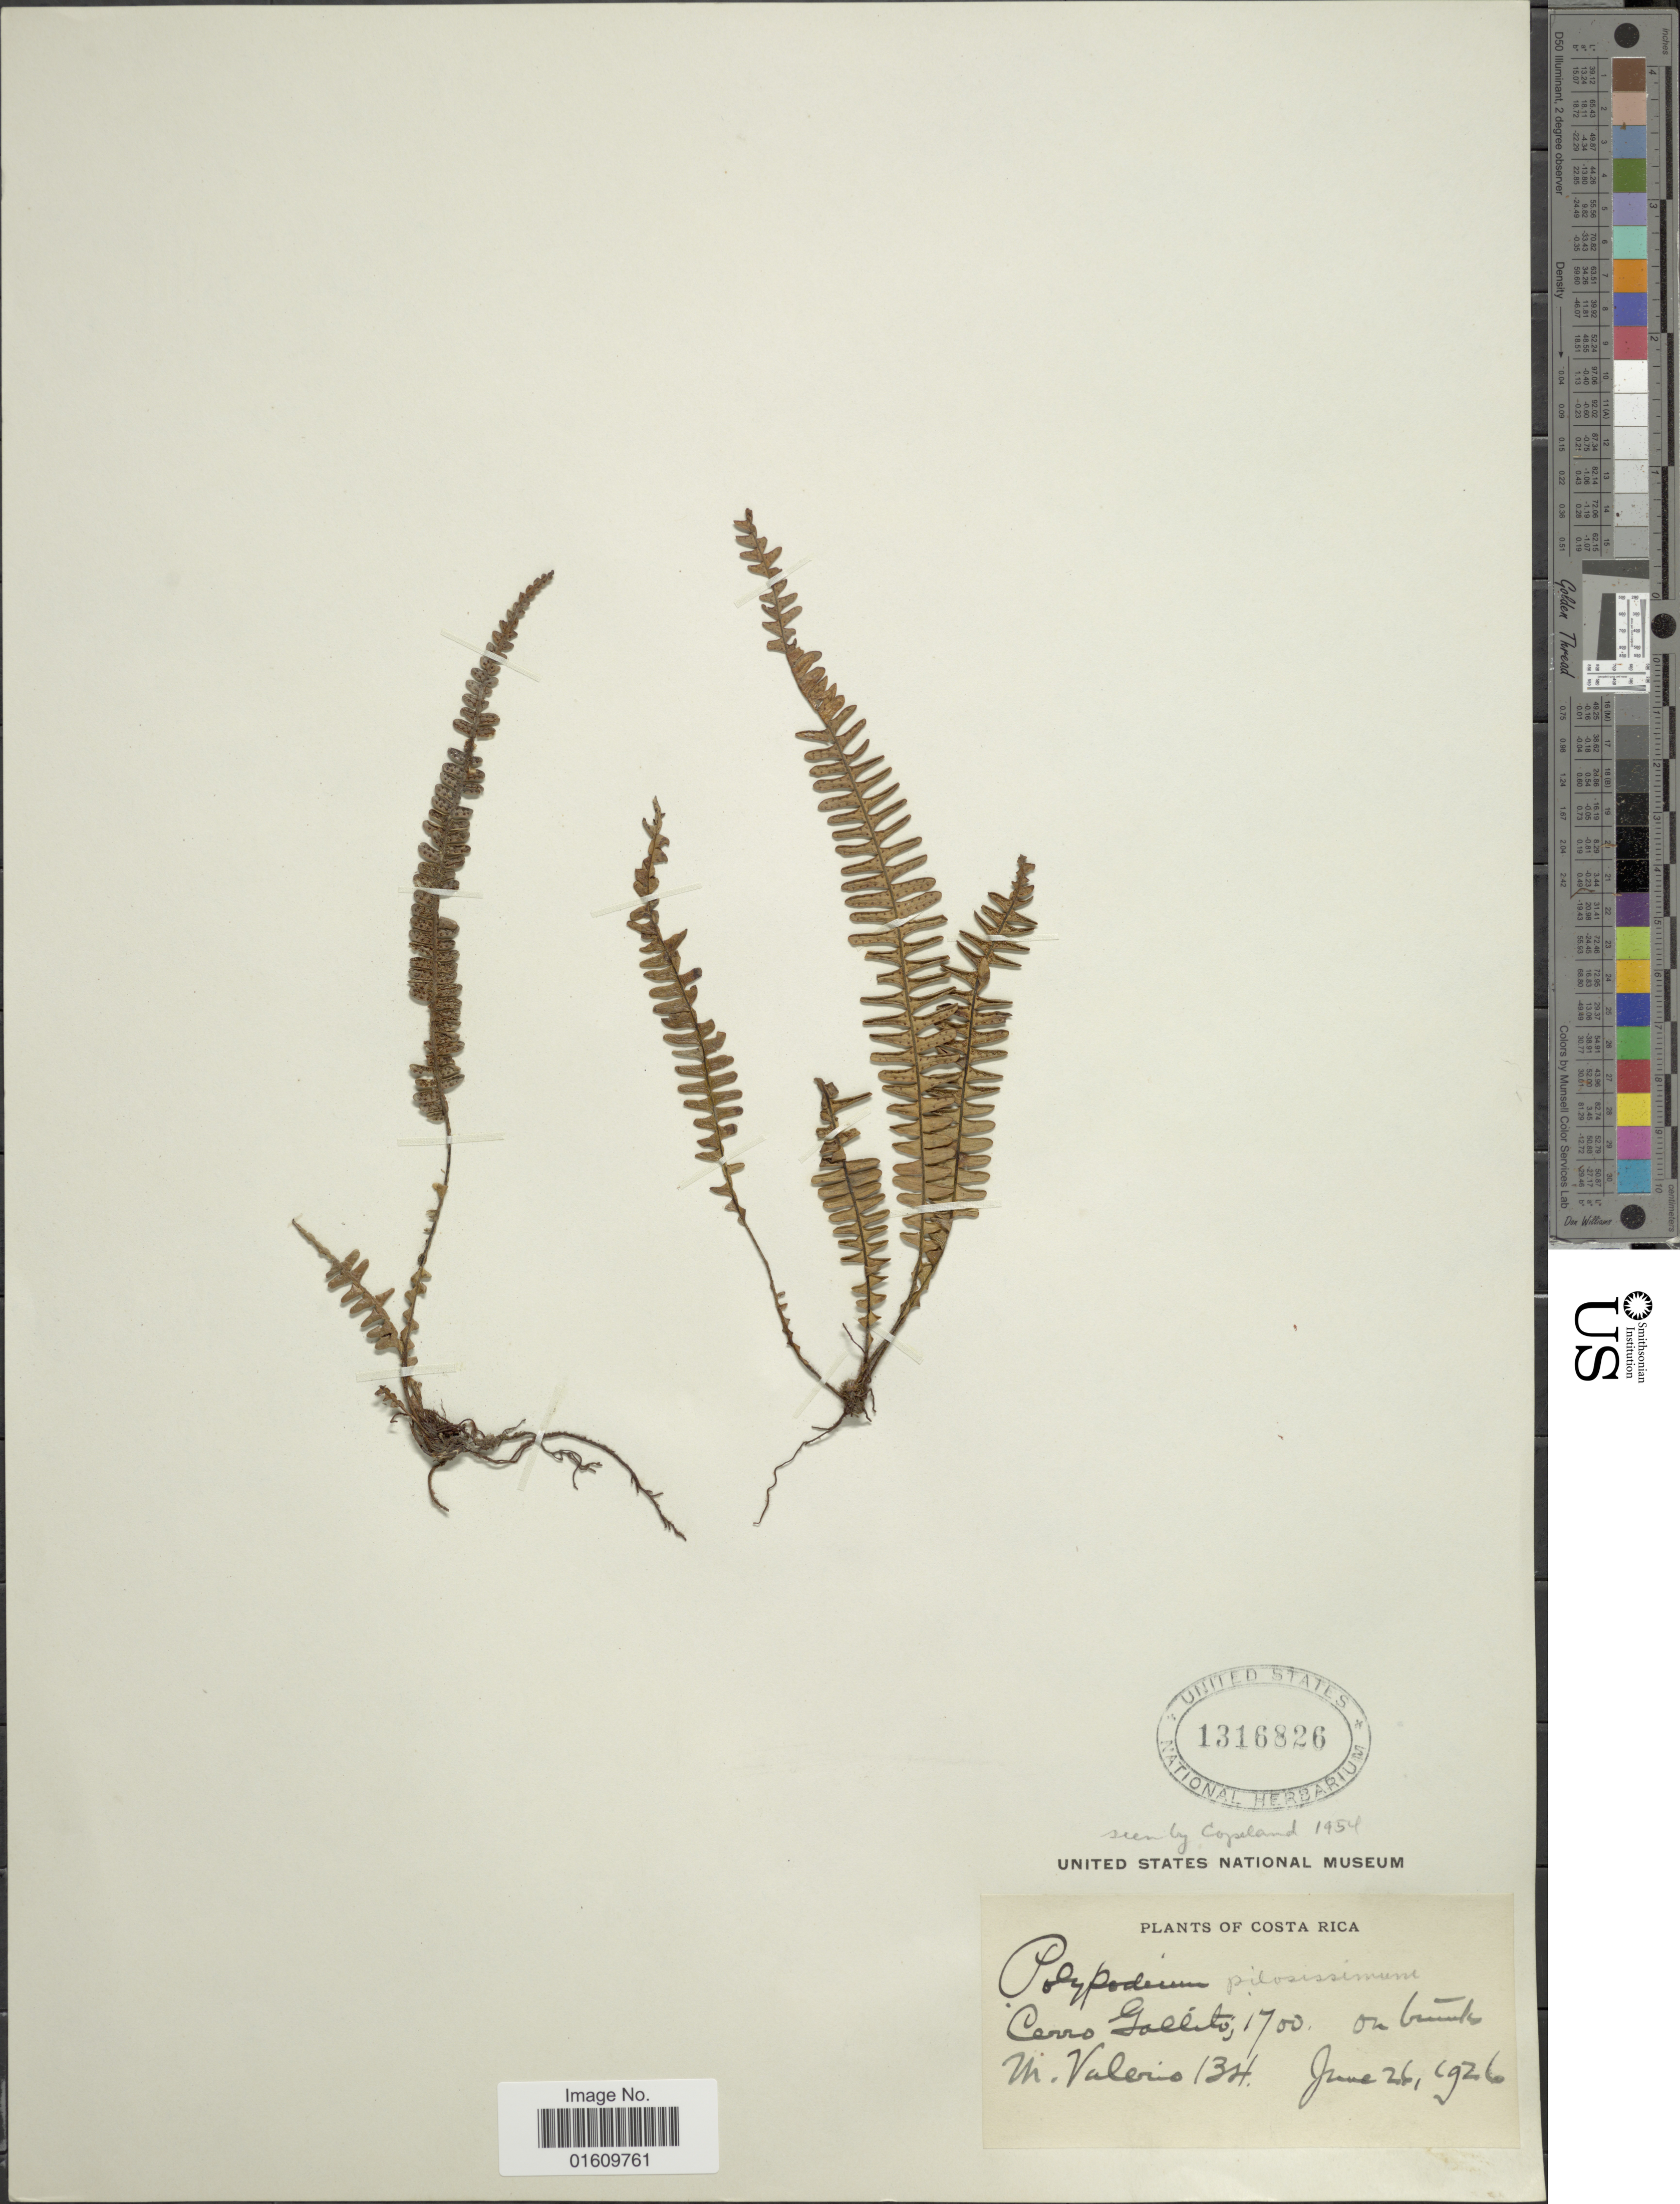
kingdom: Plantae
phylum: Tracheophyta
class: Polypodiopsida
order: Polypodiales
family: Polypodiaceae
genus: Melpomene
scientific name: Melpomene xiphopteroides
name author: (Liebm.) A.R. Sm. & R.C. Moran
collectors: M. Valerio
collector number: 134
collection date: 1926-06-26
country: Costa Rica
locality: Cerro Gallito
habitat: on trunk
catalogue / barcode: US 1316826